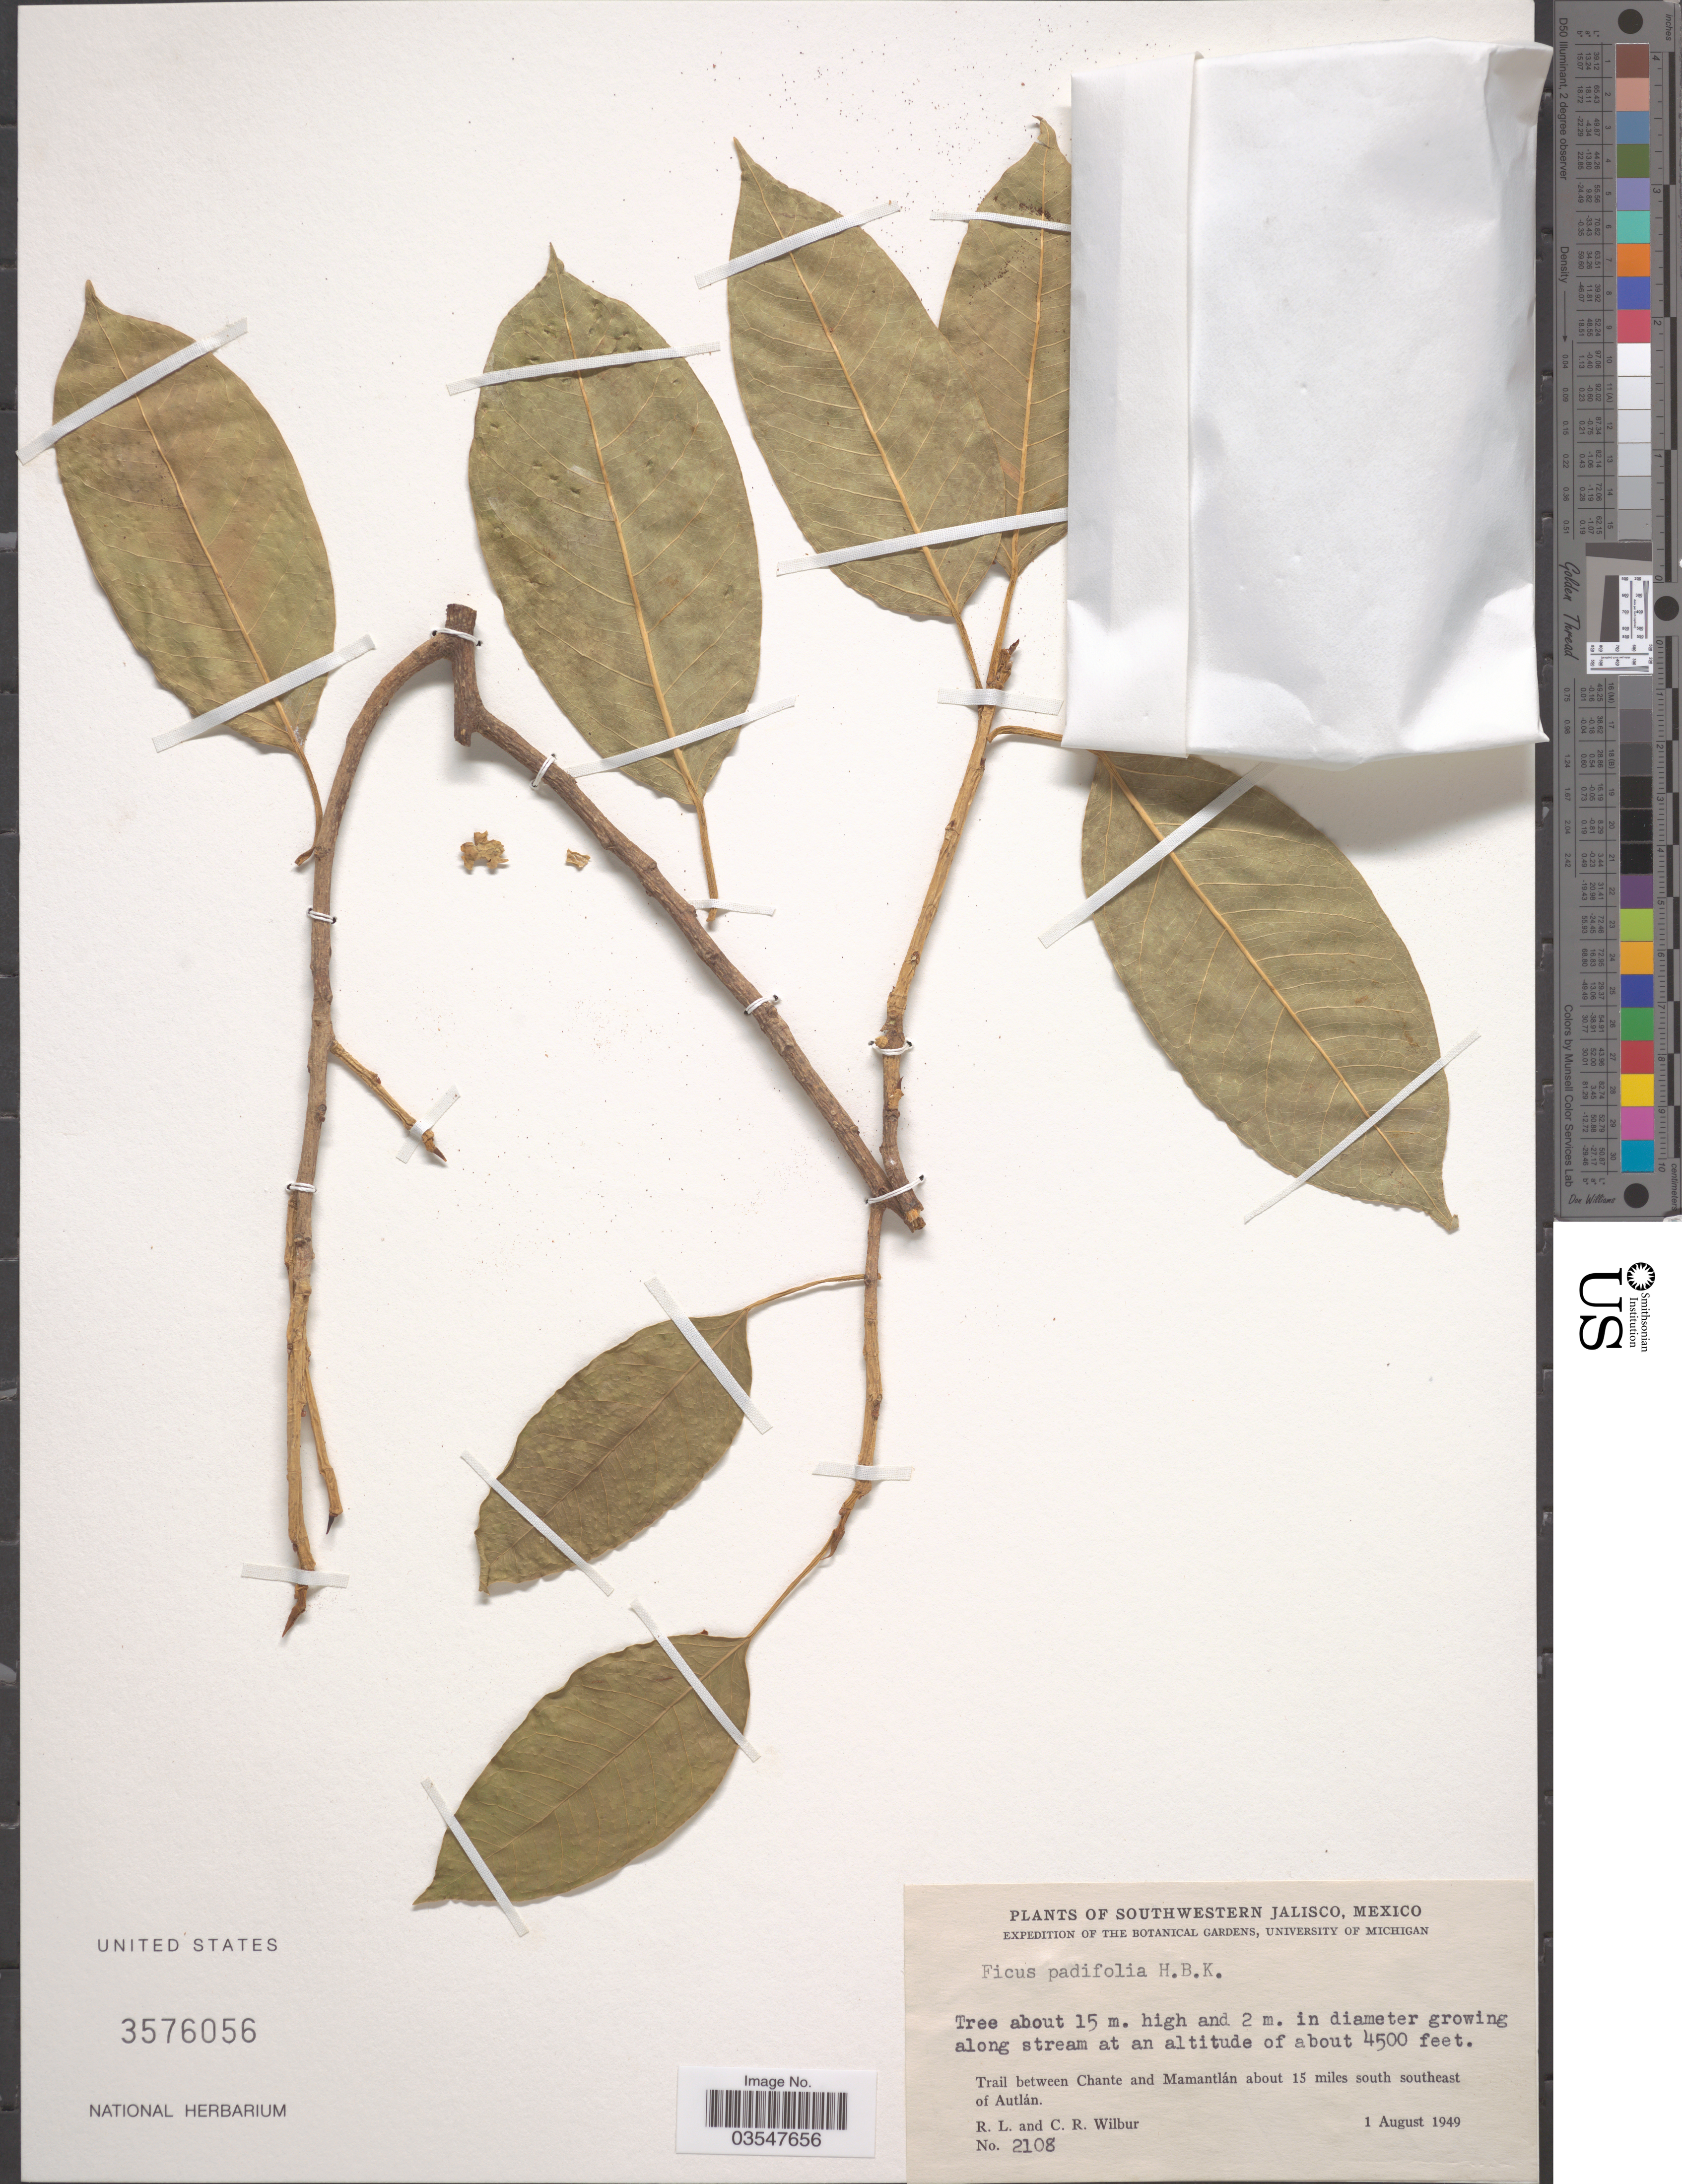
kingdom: Plantae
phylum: Tracheophyta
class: Magnoliopsida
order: Rosales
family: Moraceae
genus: Ficus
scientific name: Ficus pertusa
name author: L. f.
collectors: R. L. Wilbur & C. Wilbur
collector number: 2108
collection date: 1949-08-01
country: Mexico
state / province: Jalisco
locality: Southwestern Jalisco. Trail between Chante and Mamantlán about 15 miles south southeast of Autlán.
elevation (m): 1372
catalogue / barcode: US 3576056